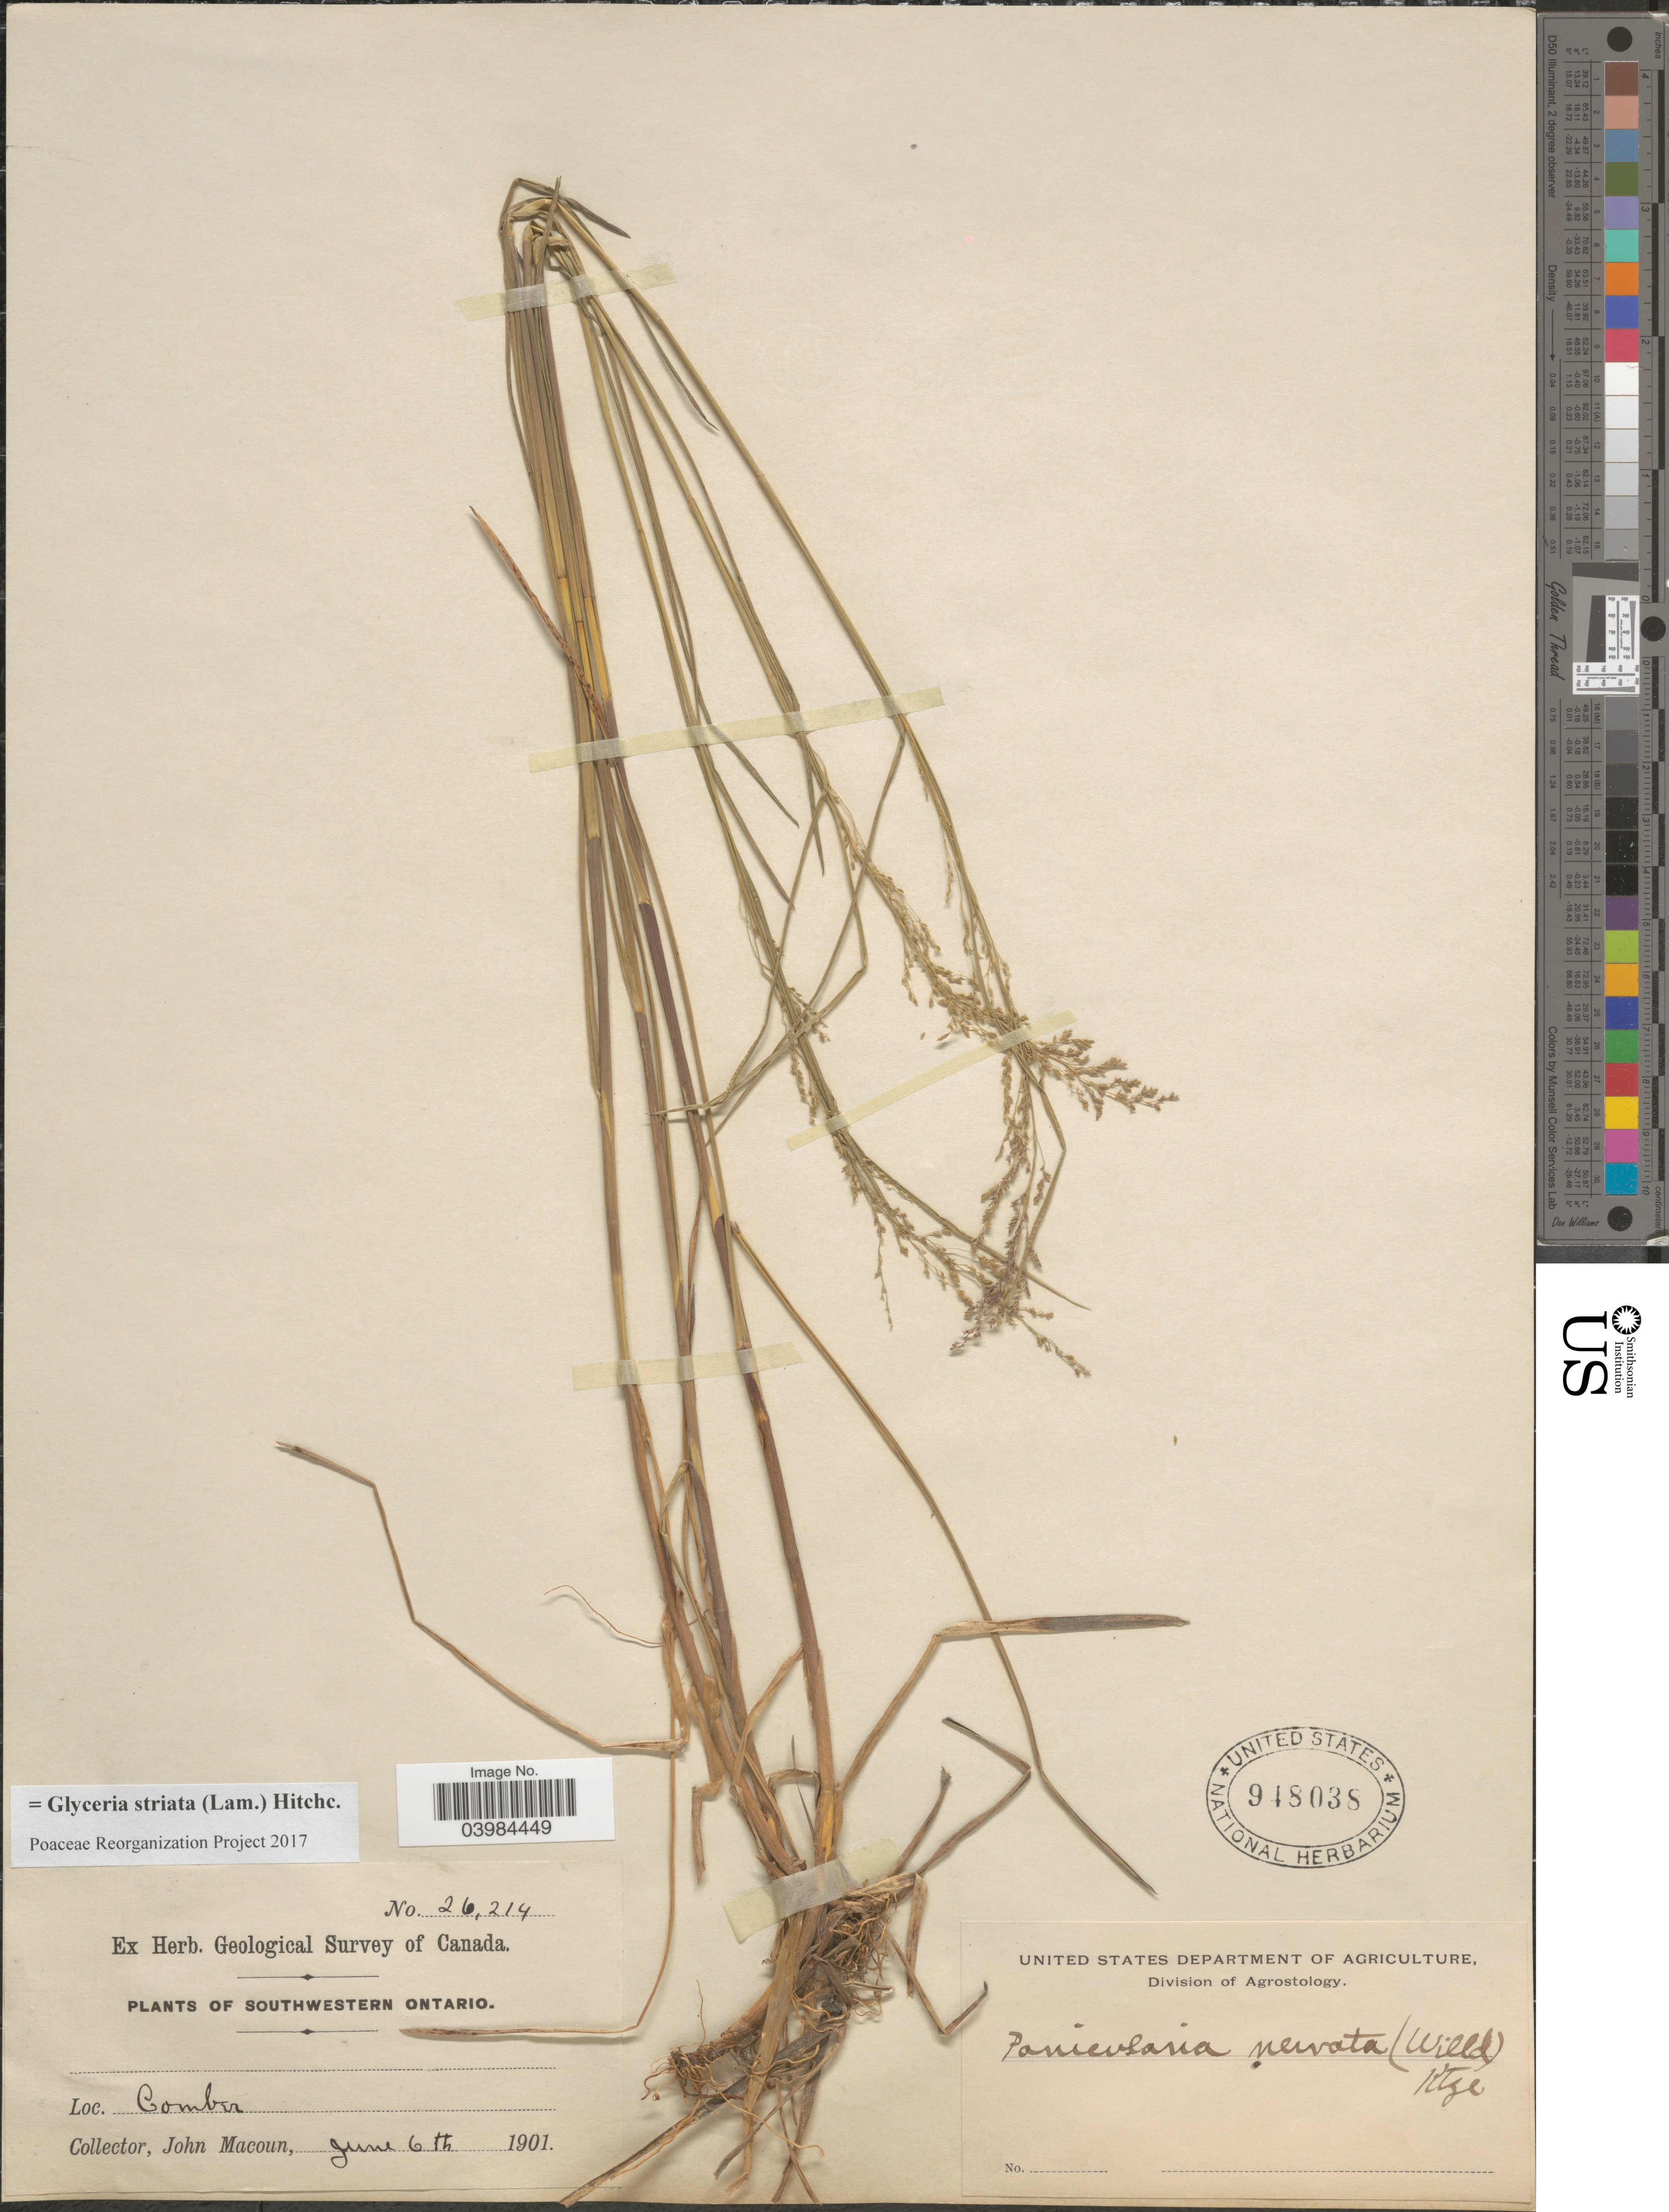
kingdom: Plantae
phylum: Tracheophyta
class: Liliopsida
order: Poales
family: Poaceae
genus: Glyceria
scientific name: Glyceria striata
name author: (Lam.) Hitchc.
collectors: J. Macoun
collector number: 26214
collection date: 1901-06-06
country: Canada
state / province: Ontario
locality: Southwestern Ontario. Comber.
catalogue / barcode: US 948038